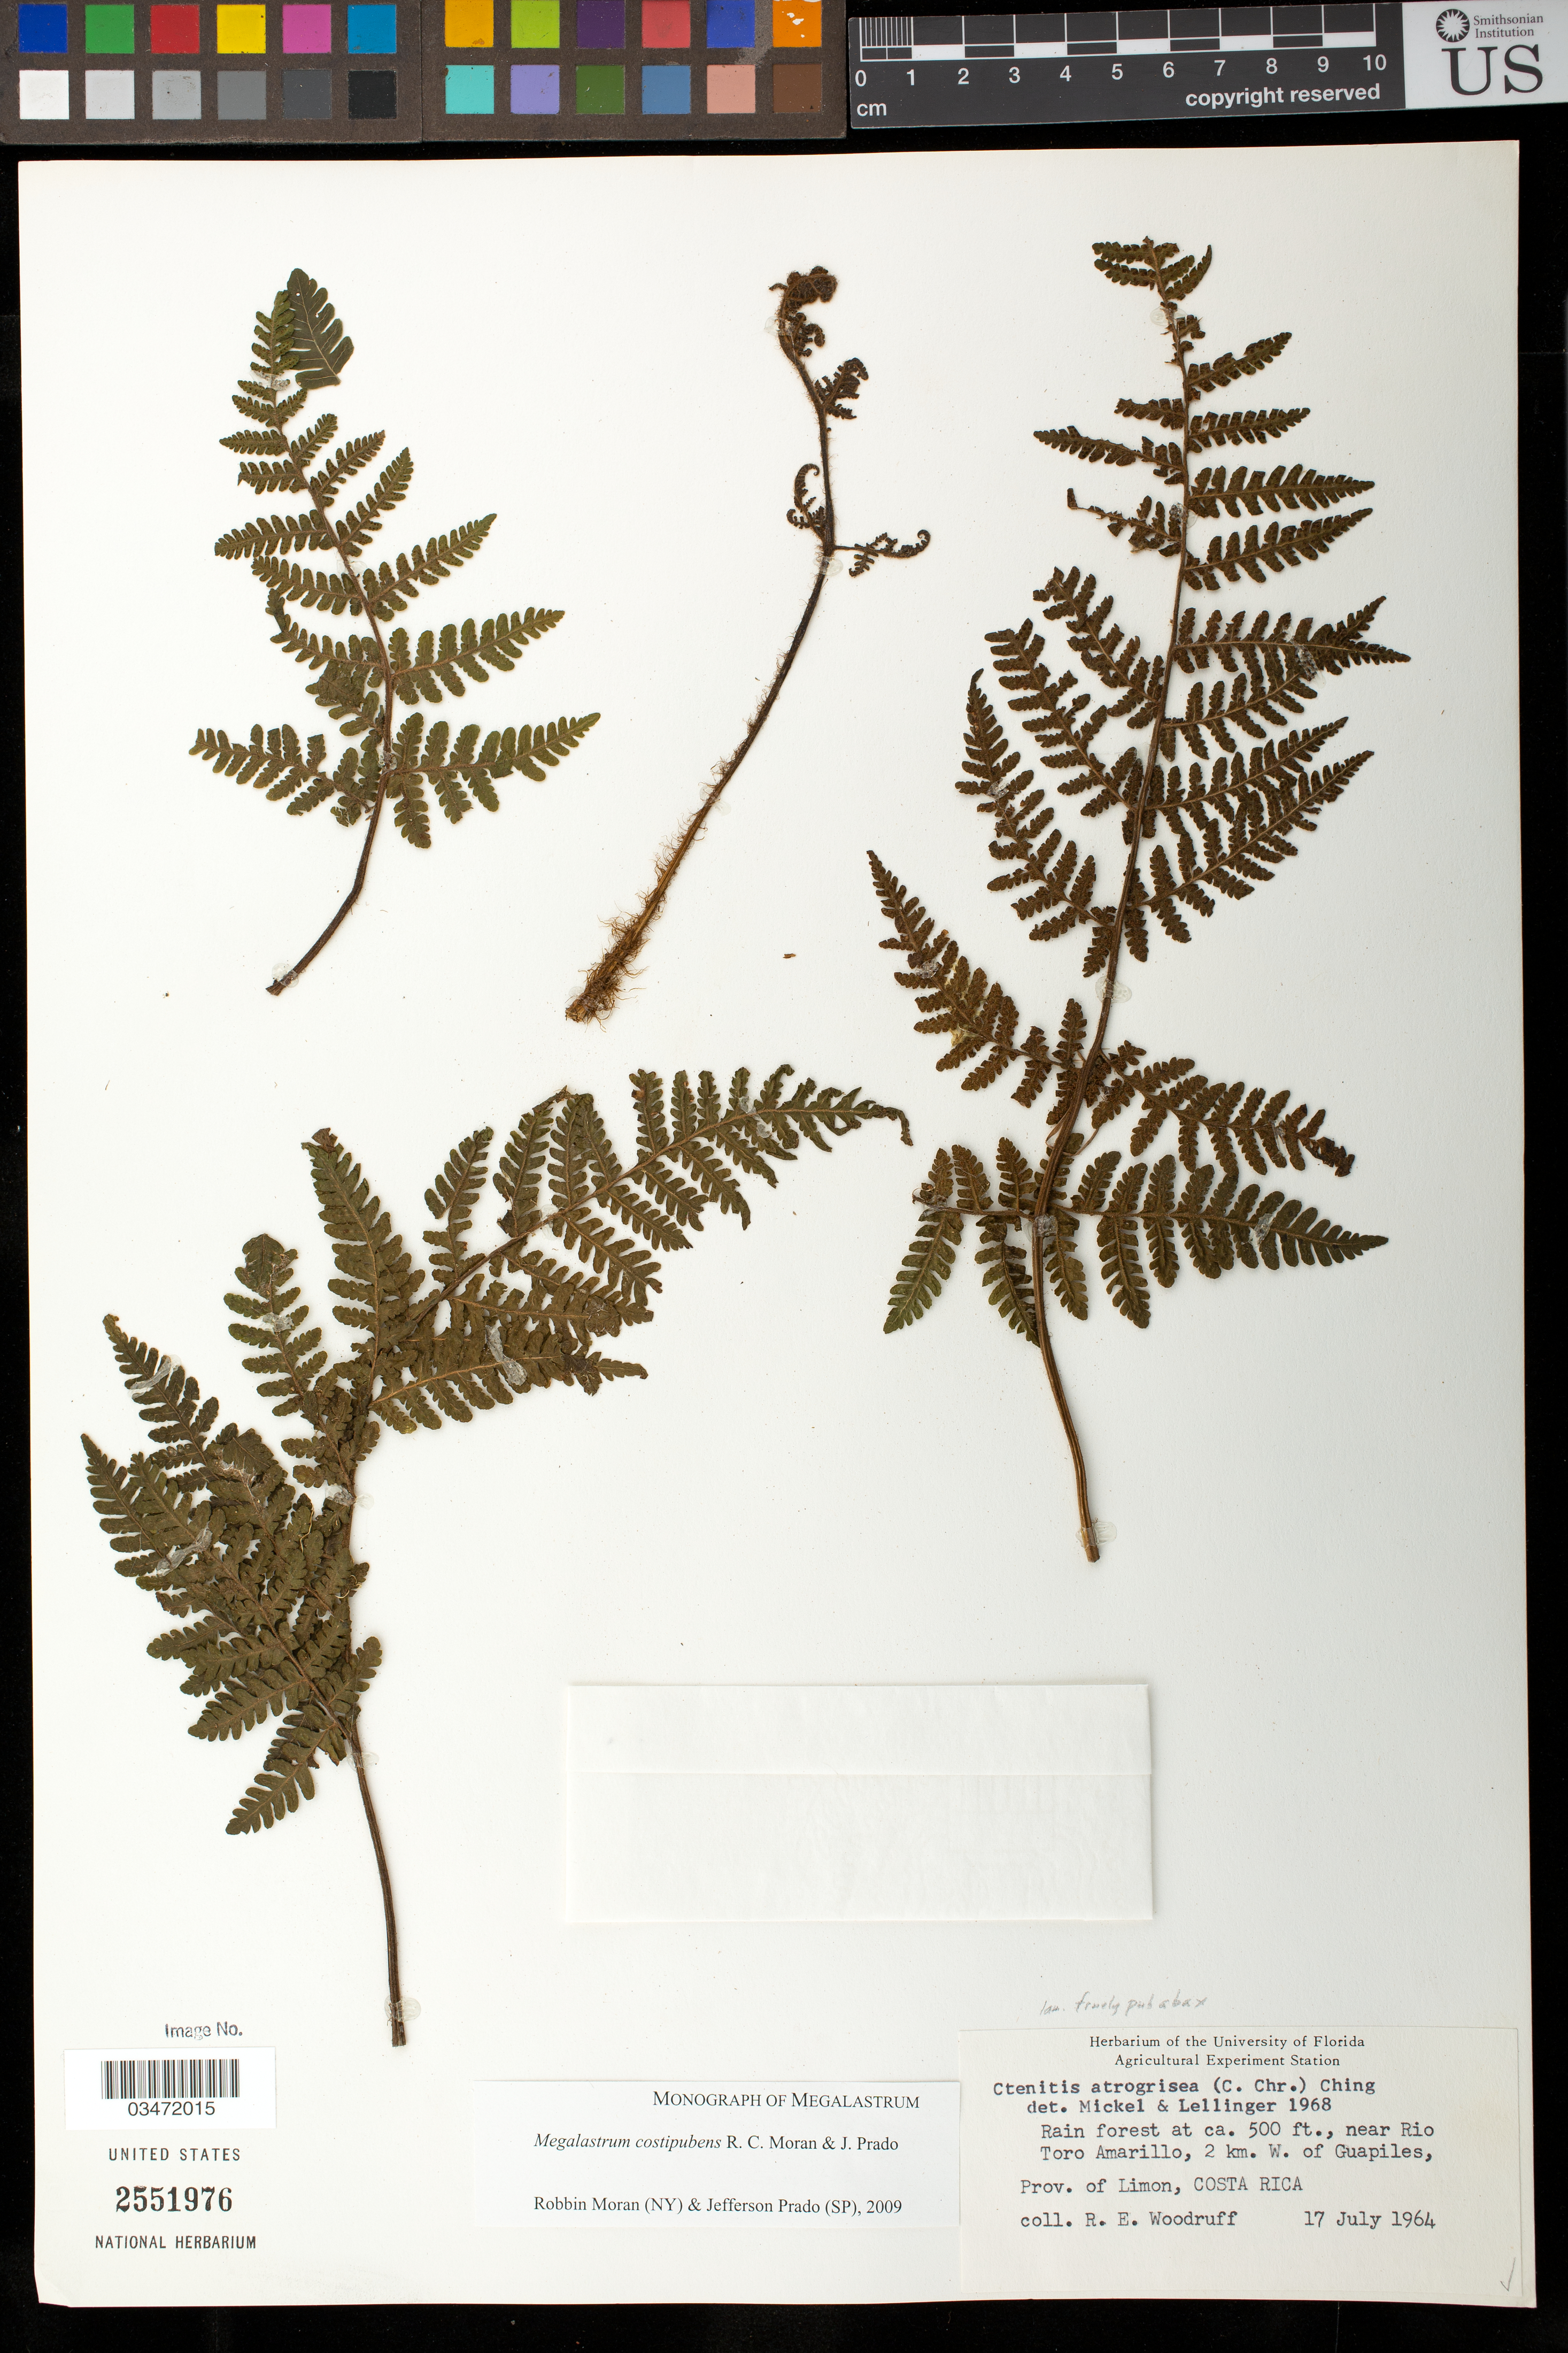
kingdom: Plantae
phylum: Tracheophyta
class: Polypodiopsida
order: Polypodiales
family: Dryopteridaceae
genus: Megalastrum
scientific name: Megalastrum costipubens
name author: R.C. Moran & J. Prado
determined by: Moran, R. C.; Prado, J.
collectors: R. Woodruff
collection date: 1964-07-17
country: Costa Rica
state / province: Limón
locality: Rio Toro Amarillo, 2 km W of Guapiles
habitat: Rainforest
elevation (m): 152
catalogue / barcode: US 2551976